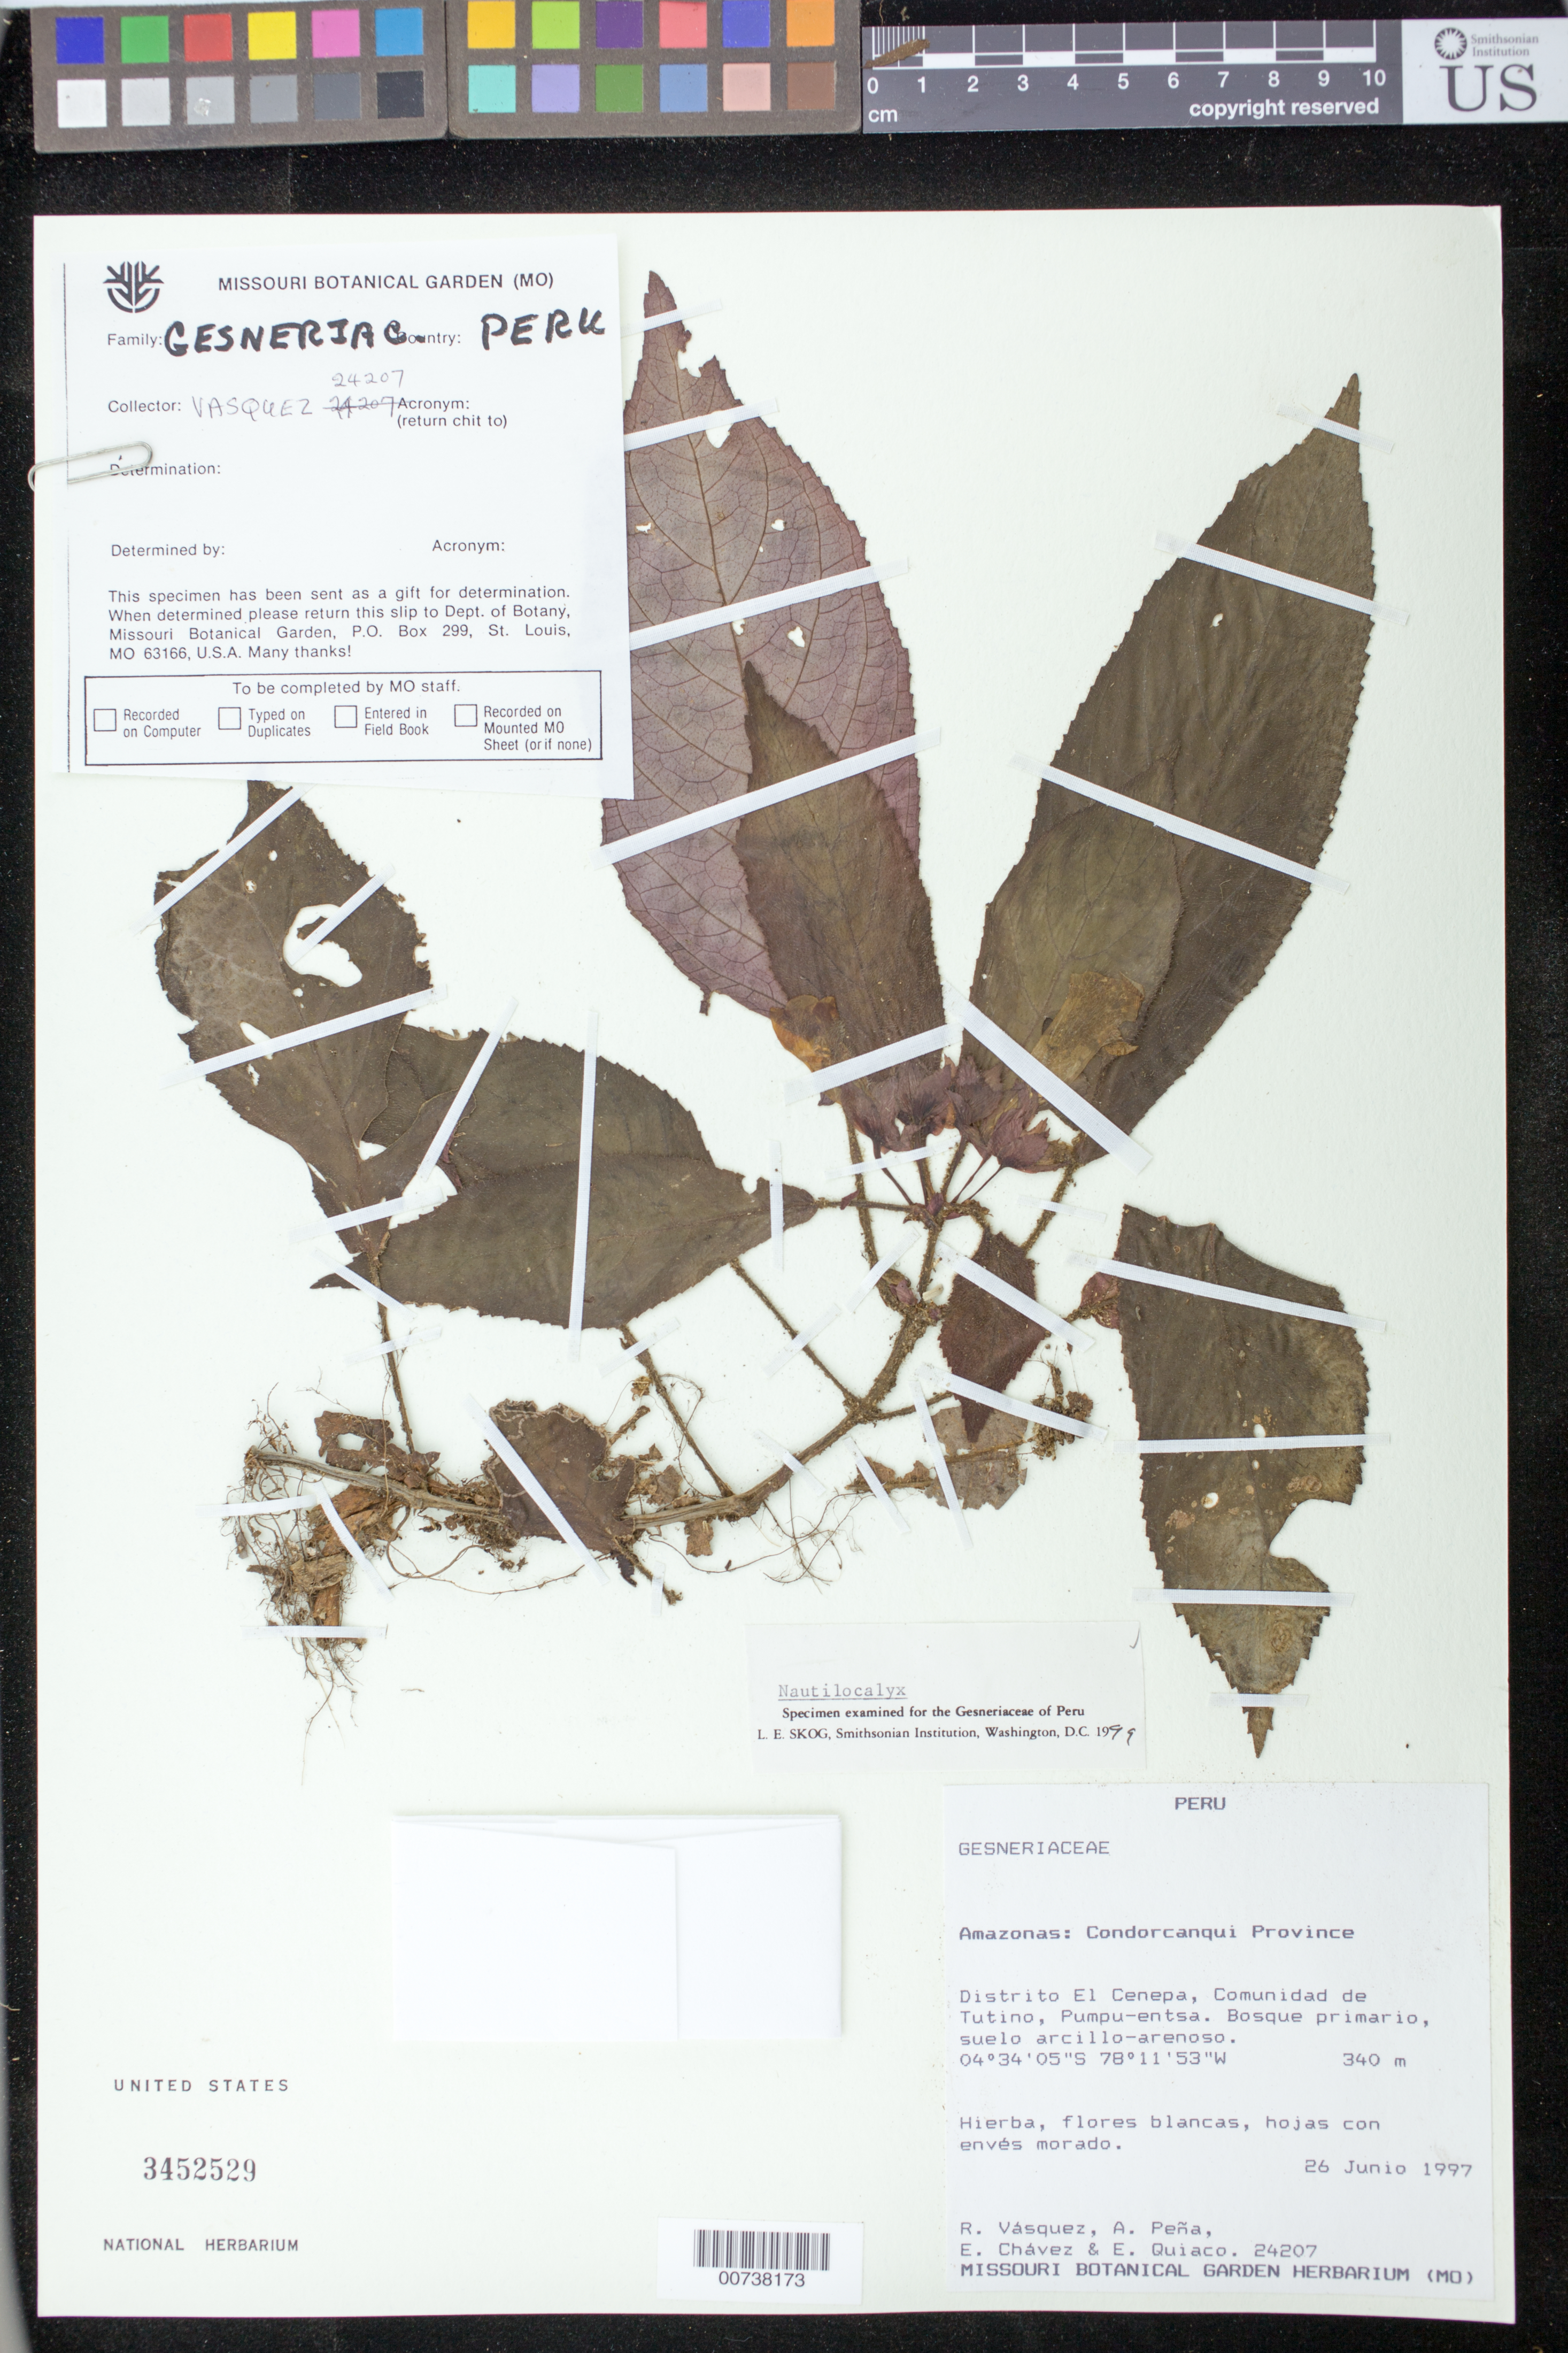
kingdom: Plantae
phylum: Tracheophyta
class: Magnoliopsida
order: Lamiales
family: Gesneriaceae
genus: Nautilocalyx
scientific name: Nautilocalyx sp.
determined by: Skog, Laurence E.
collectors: R. Vásquez, A. Peña, E. Chávez & E. Quiaco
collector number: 24207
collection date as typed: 26 Jun 1997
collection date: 1997-06-26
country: Peru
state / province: Amazonas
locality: Prov. Condorcanqui; Dtto. El Cenepa, comunidad de Tutino, Pumpu-entsa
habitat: Bosque primario, suelo arcillo-arenoso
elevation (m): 340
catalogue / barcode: US 3452529